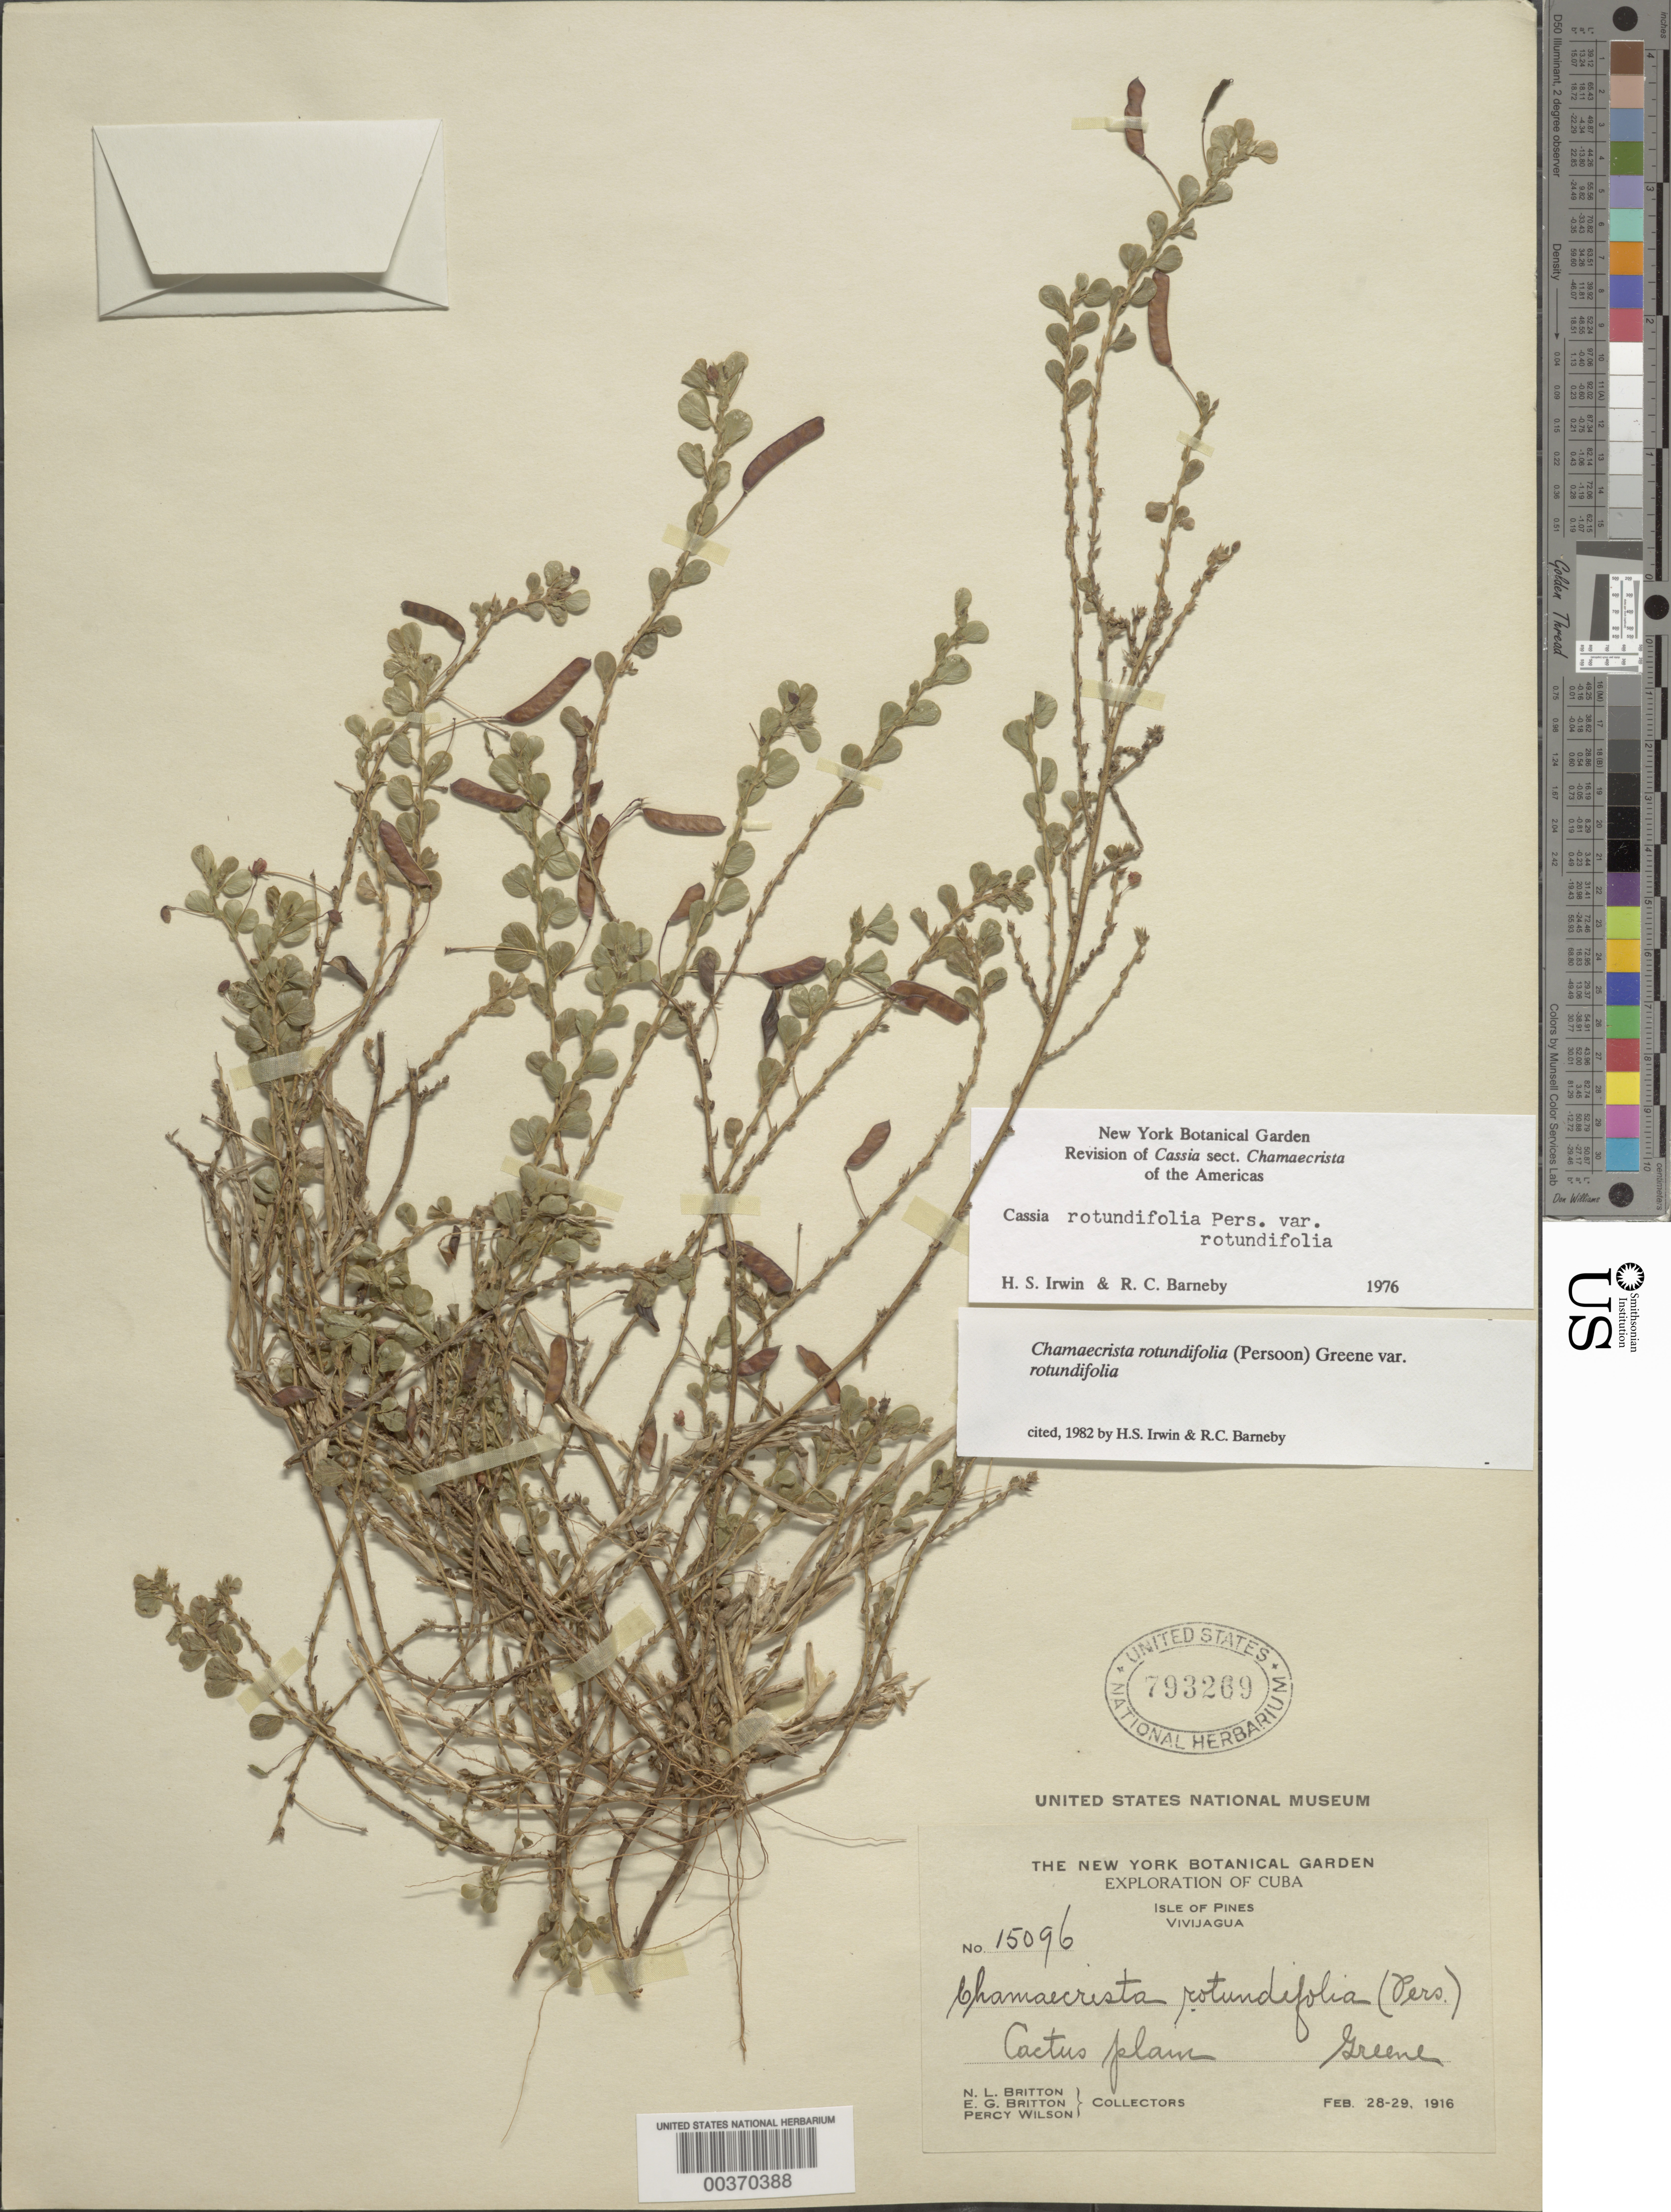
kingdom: Plantae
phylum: Tracheophyta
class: Magnoliopsida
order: Fabales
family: Fabaceae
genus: Chamaecrista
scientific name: Chamaecrista rotundifolia var. rotundifolia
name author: (Pers.) Greene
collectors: N. Britton, E. G. Britton & P. Wilson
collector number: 15096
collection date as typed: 28 Feb 1916 to 29 Feb 1916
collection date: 1916-02-28/1916-02-29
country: Cuba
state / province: Isla de La Juventud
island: Isla de La Juventud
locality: Vivijagua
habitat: Cactus plain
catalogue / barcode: US 793269